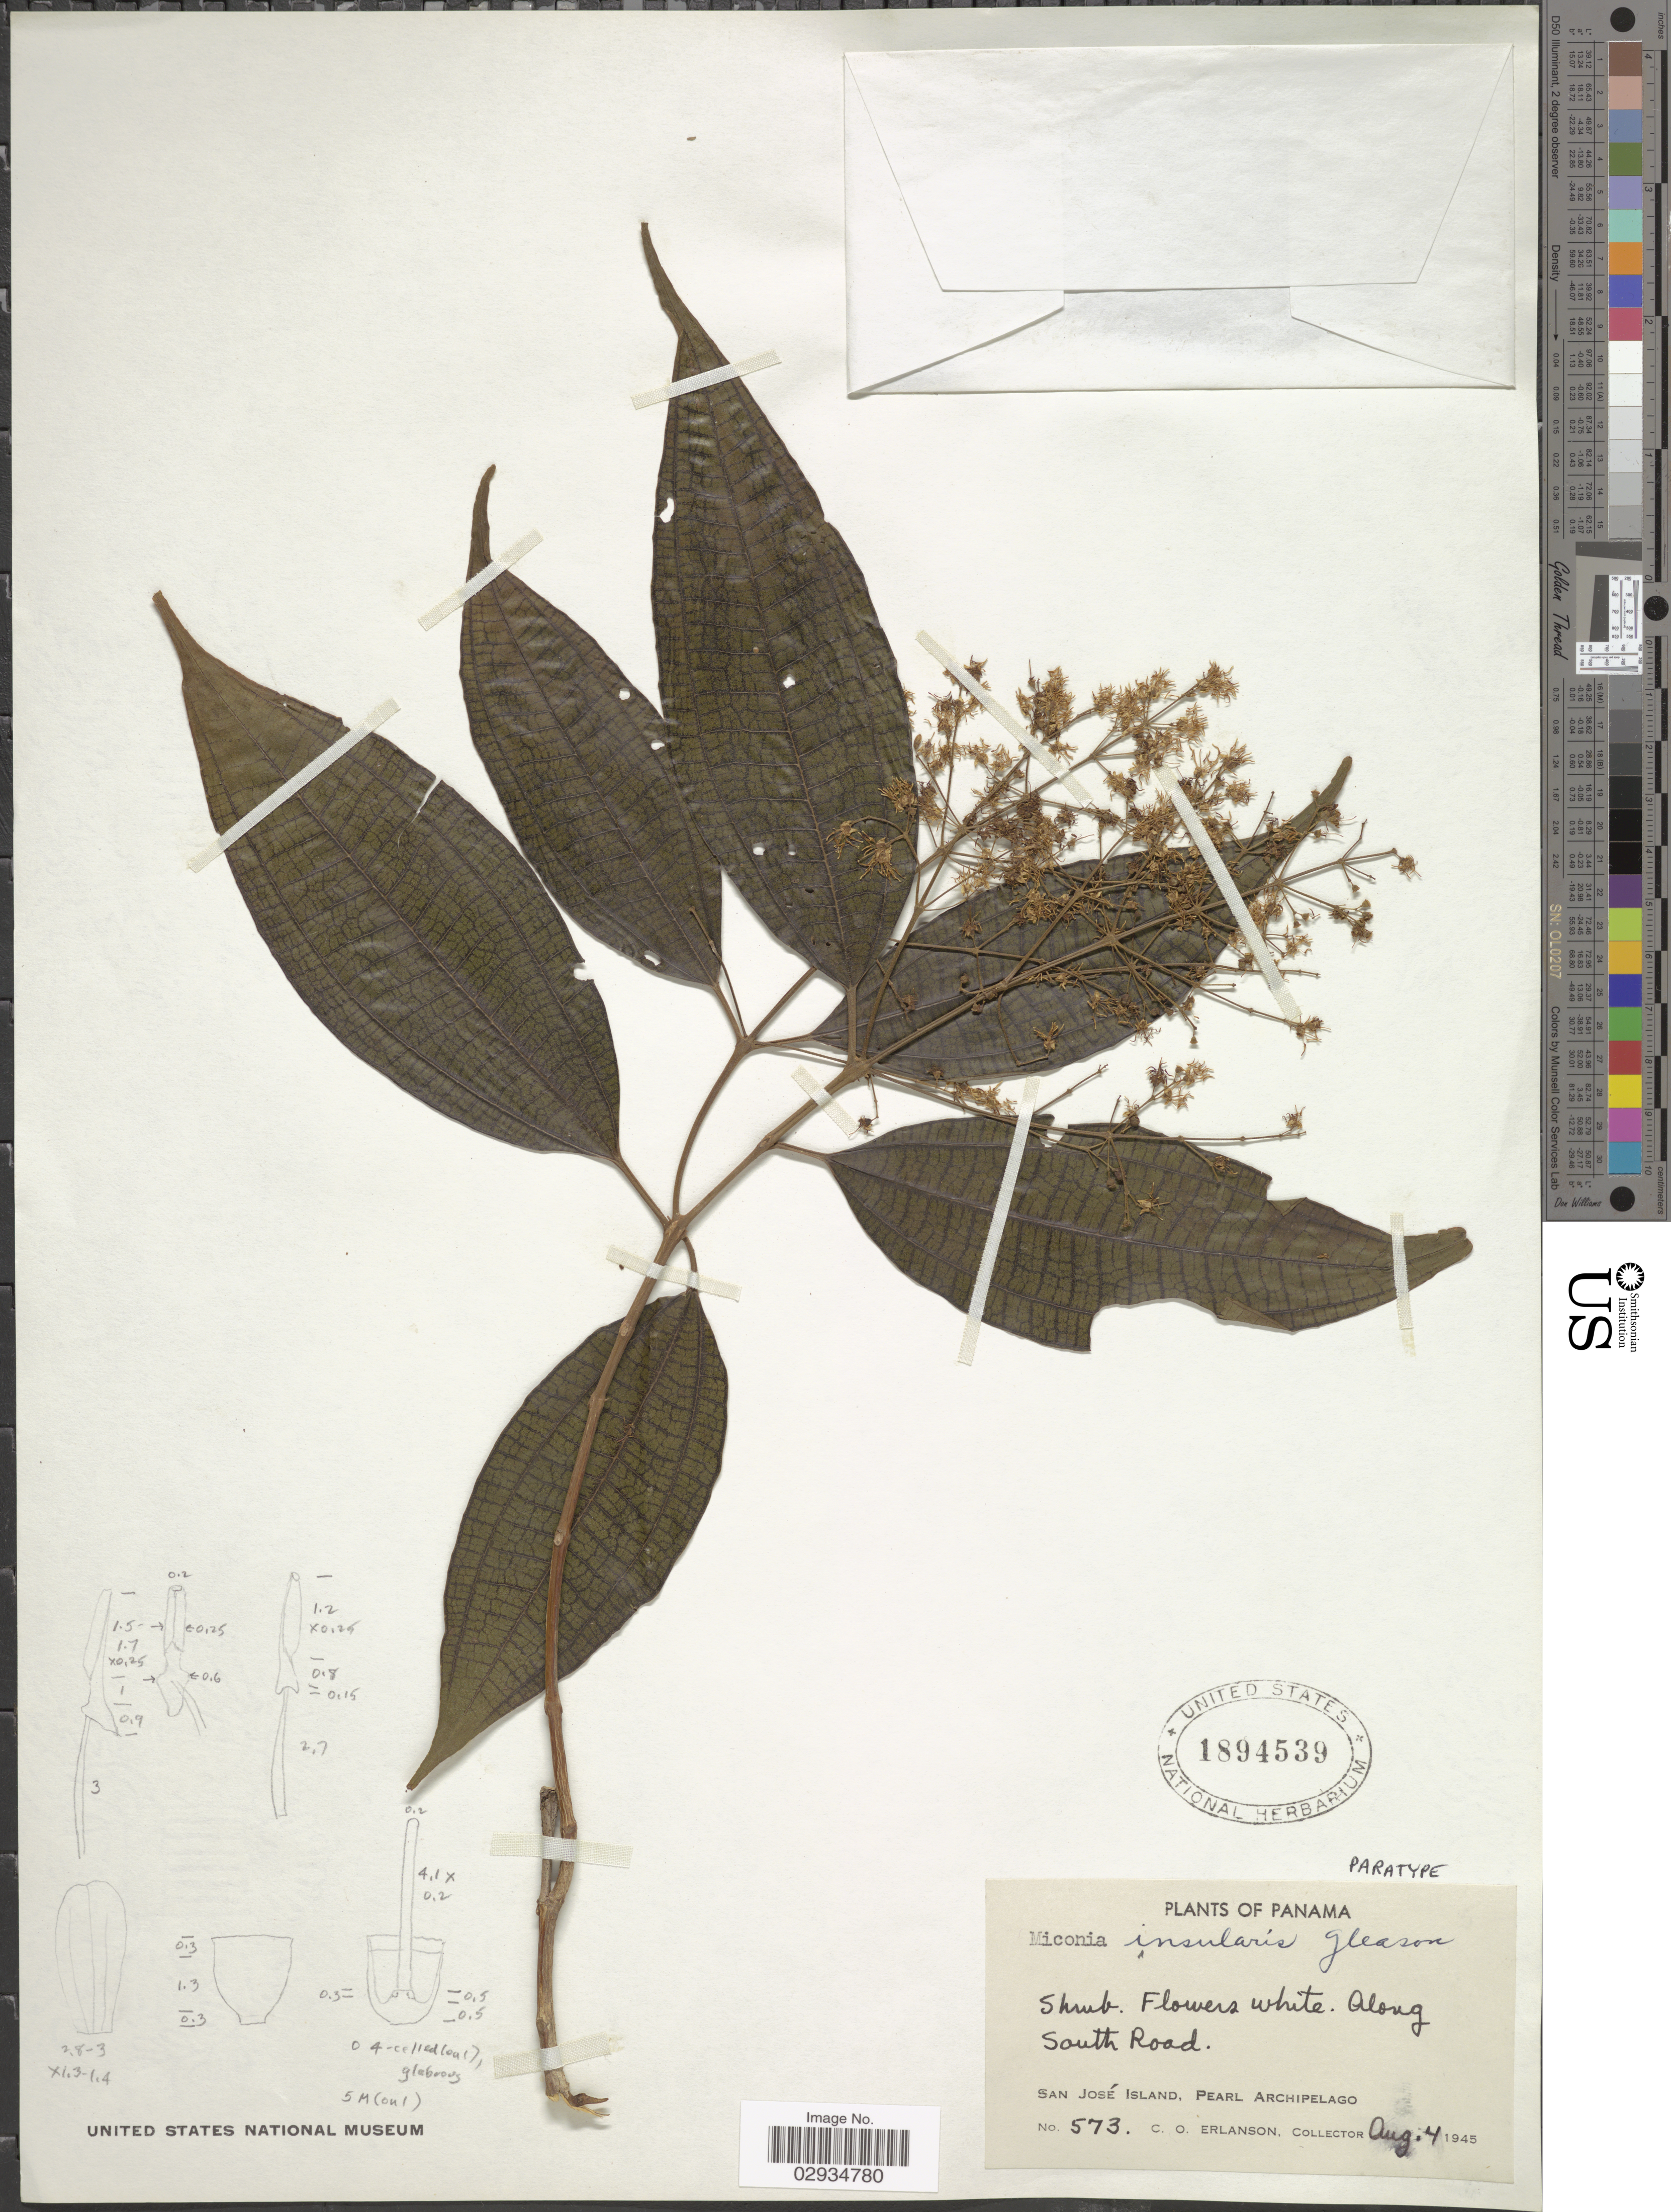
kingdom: Plantae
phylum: Tracheophyta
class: Magnoliopsida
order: Myrtales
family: Melastomataceae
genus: Miconia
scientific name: Miconia insularis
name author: Gleason in I.M. Johnst.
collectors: C. O. Erlanson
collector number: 573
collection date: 1945-08-04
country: Panama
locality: Along South Road. San José Island, Pearl Archipelago.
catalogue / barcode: US 1894539